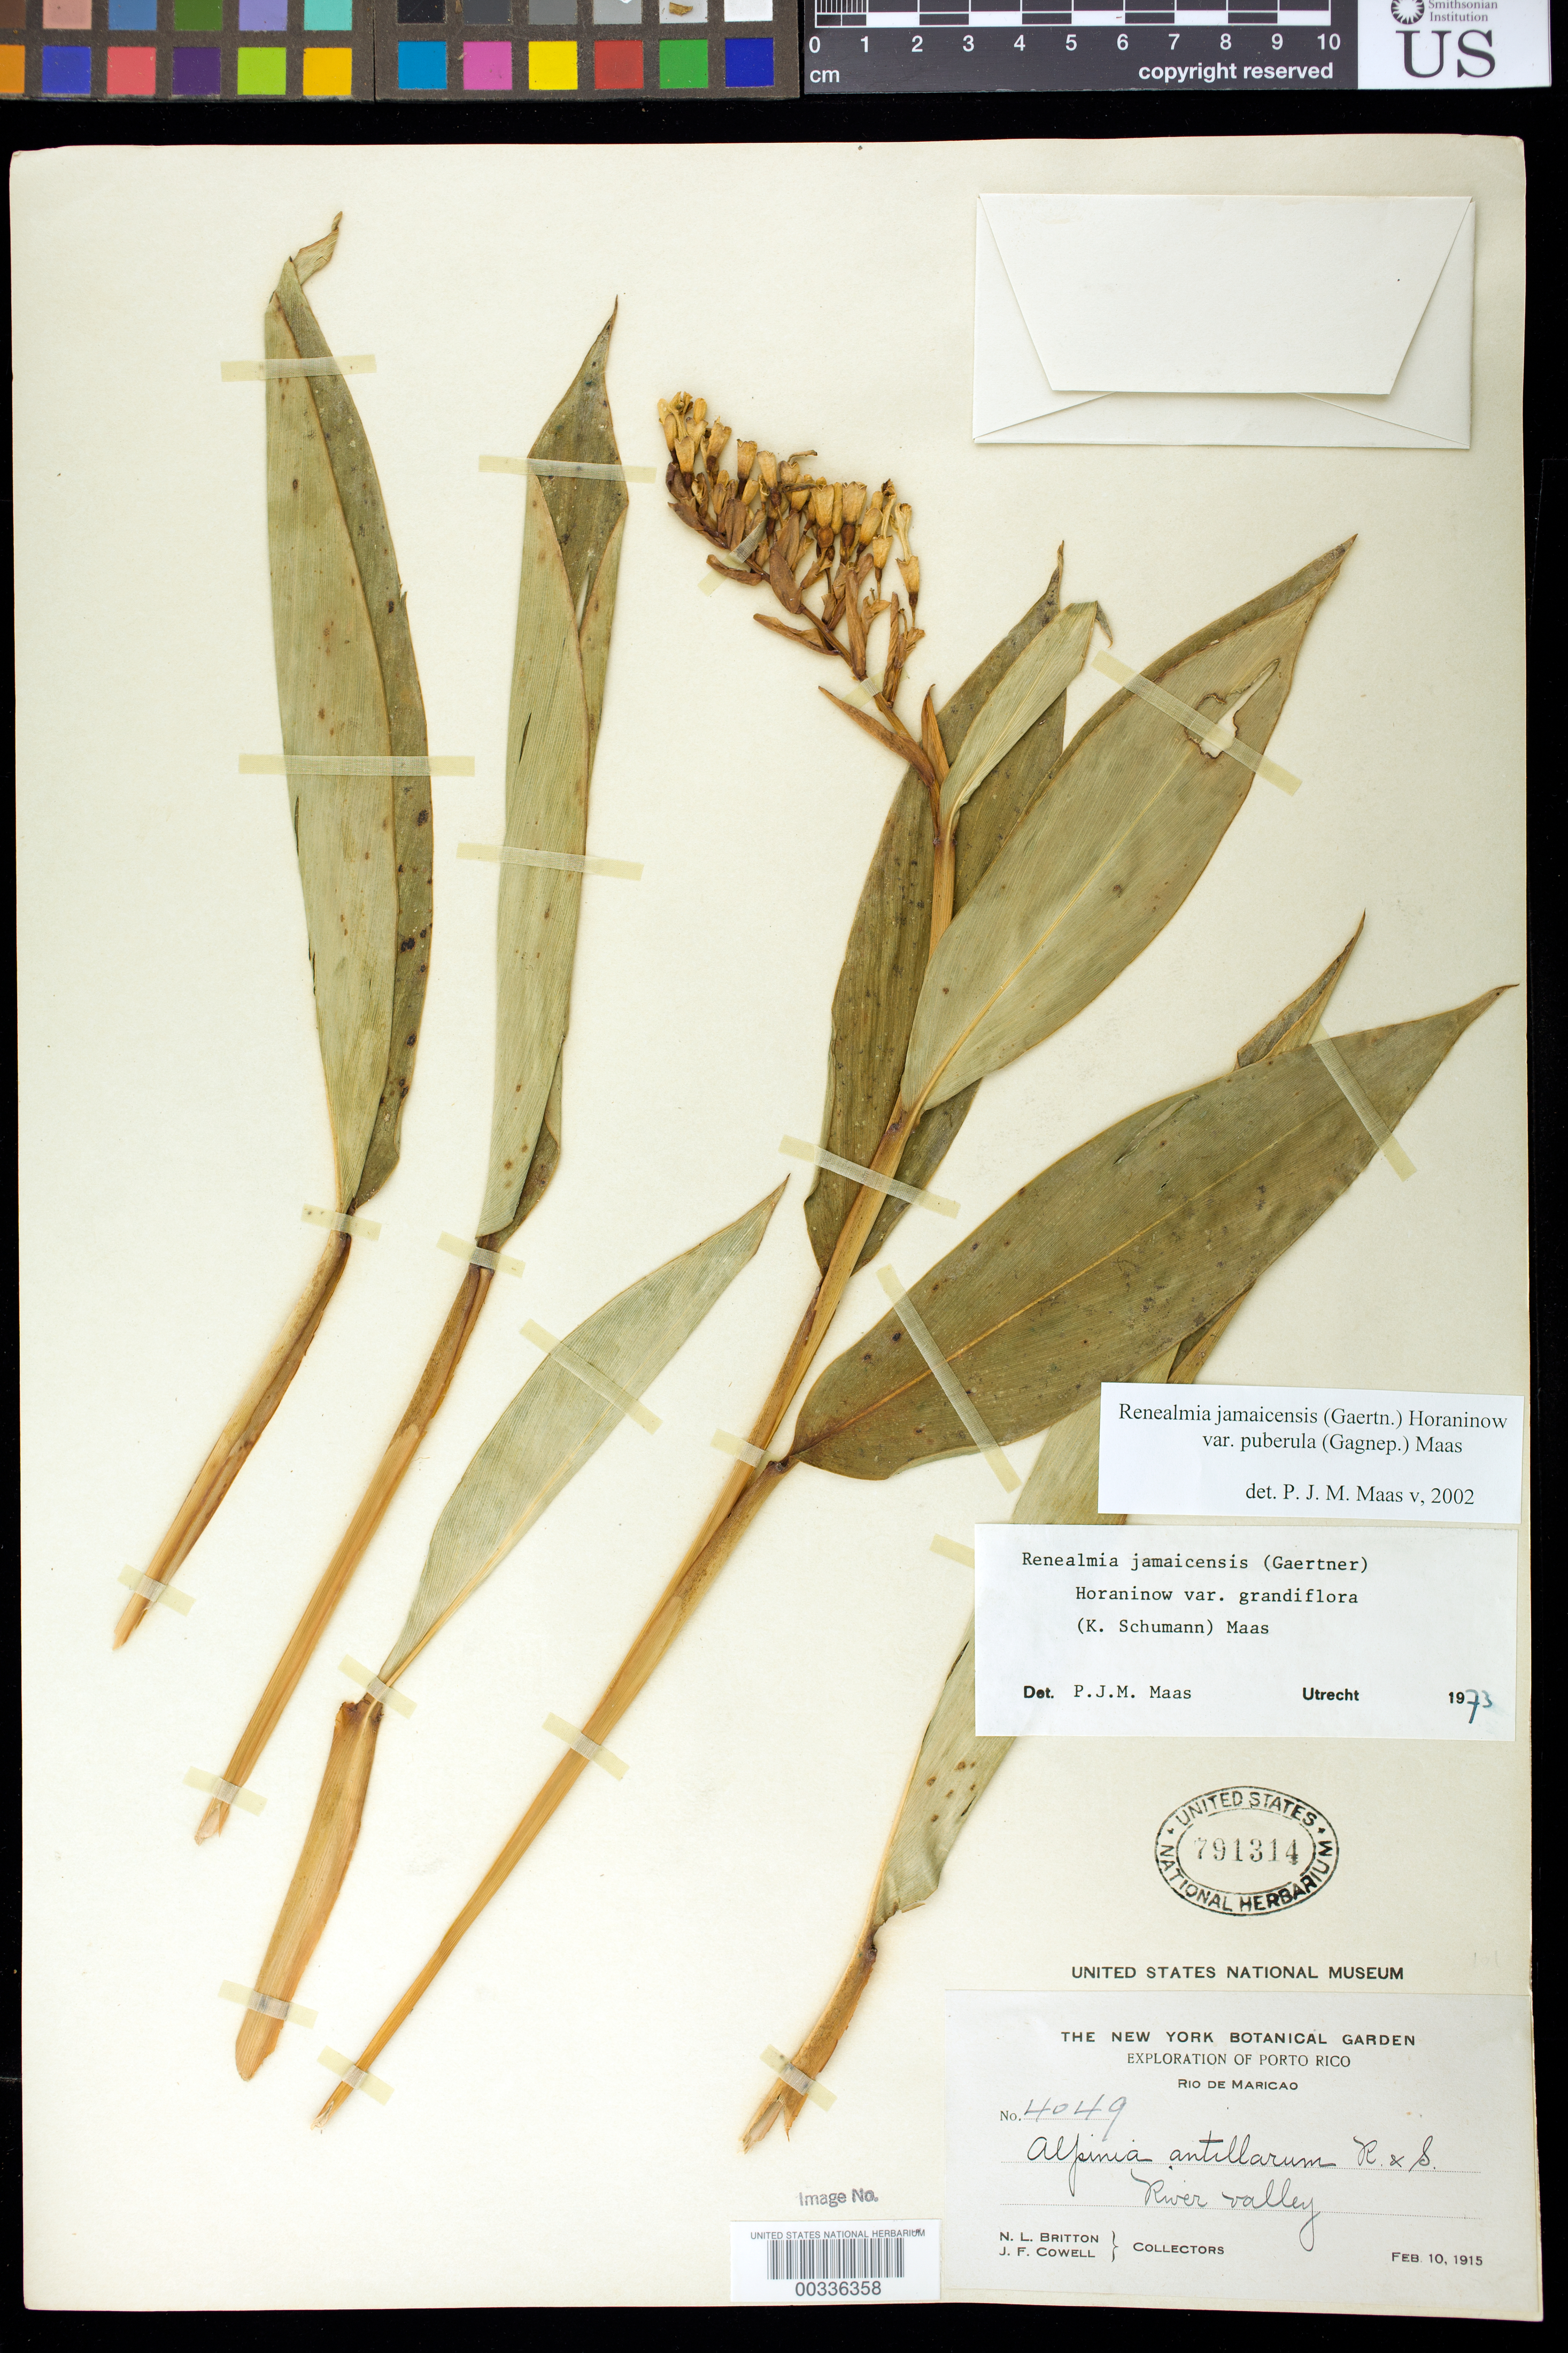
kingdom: Plantae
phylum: Tracheophyta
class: Liliopsida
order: Zingiberales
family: Zingiberaceae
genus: Renealmia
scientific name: Renealmia jamaicensis var. puberula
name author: (Gagnep.) Maas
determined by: Maas, Paul J. M.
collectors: N. Britton & J. F. Cowell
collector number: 4049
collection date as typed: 10 Feb 1915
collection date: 1915-02-10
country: Puerto Rico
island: Greater Antilles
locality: Rio de maricao, river valley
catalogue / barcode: US 791314